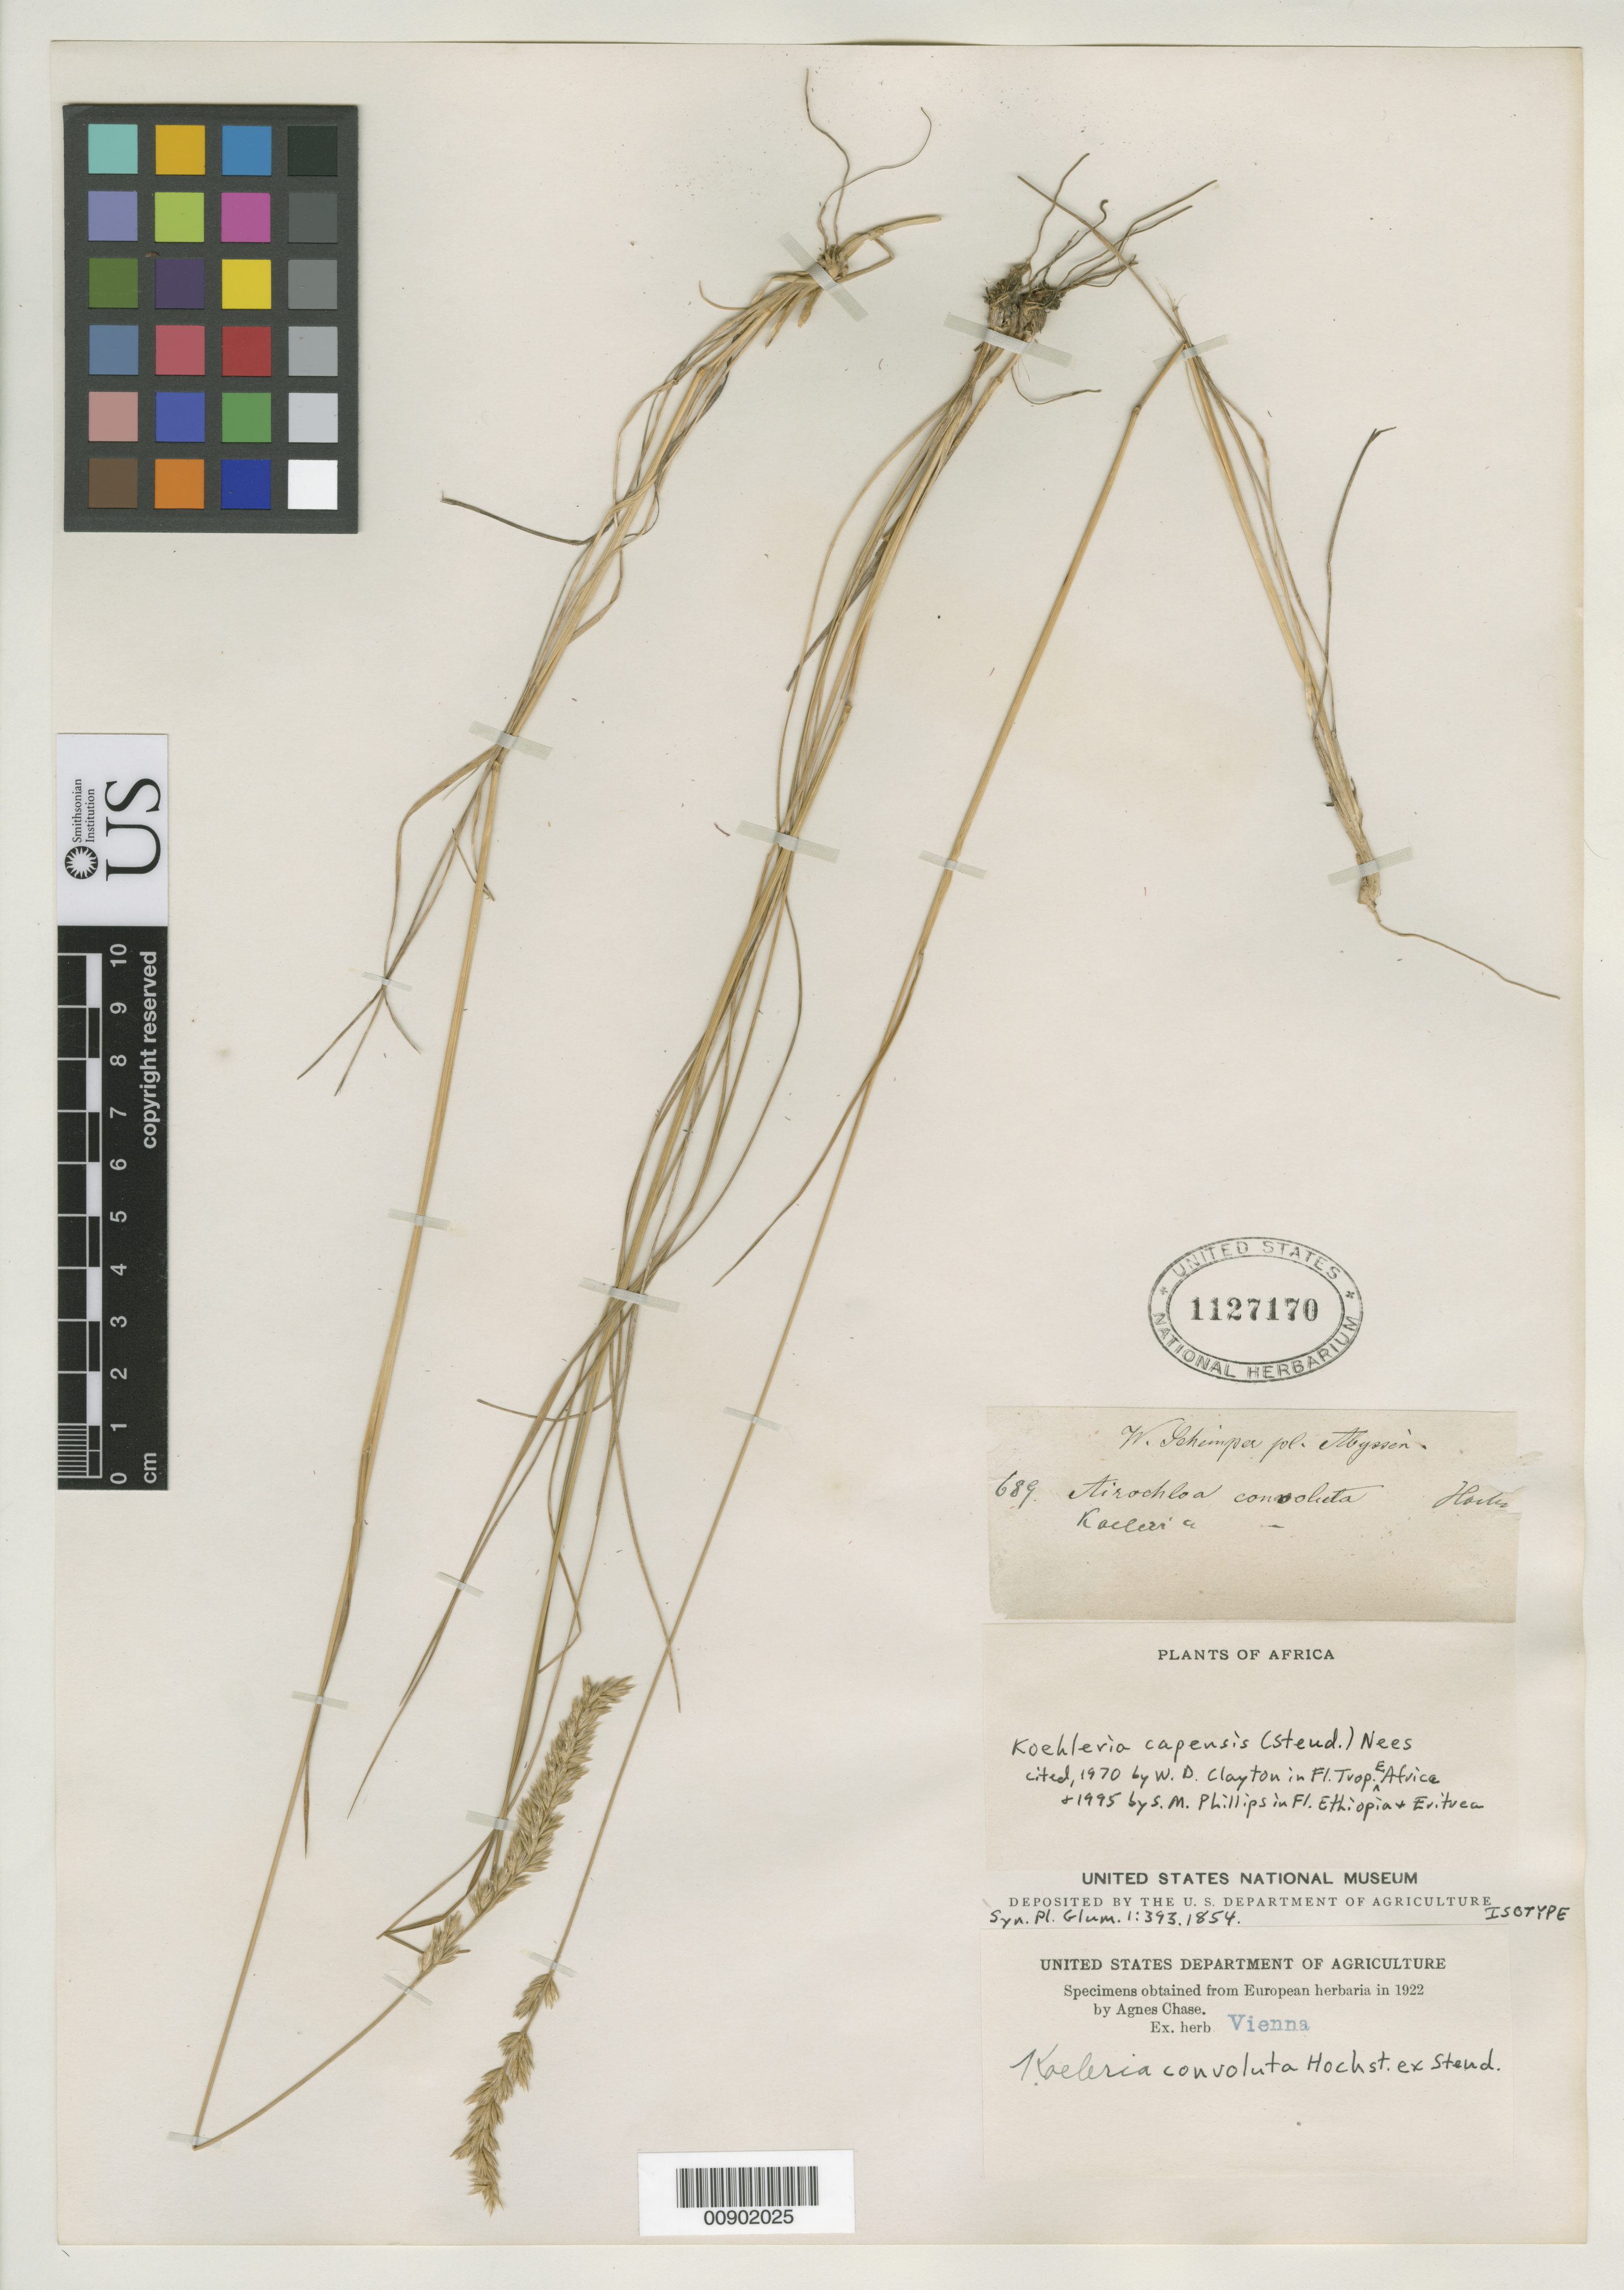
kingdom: Plantae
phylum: Tracheophyta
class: Liliopsida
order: Poales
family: Poaceae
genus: Koeleria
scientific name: Koeleria convoluta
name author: Hochst. ex Steud.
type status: Isotype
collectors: G. W. Schimper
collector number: II 689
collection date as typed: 16 Feb 1840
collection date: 1840-02-16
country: Ethiopia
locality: In declivibus montis Silke.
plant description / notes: Currently accepted name as cited by W.D. Clayton in Fl. Trop. E. Africa (1970) & by S.M. Phillips in Fl. Ethiopia & Eritrea (1995).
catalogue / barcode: US 1127170